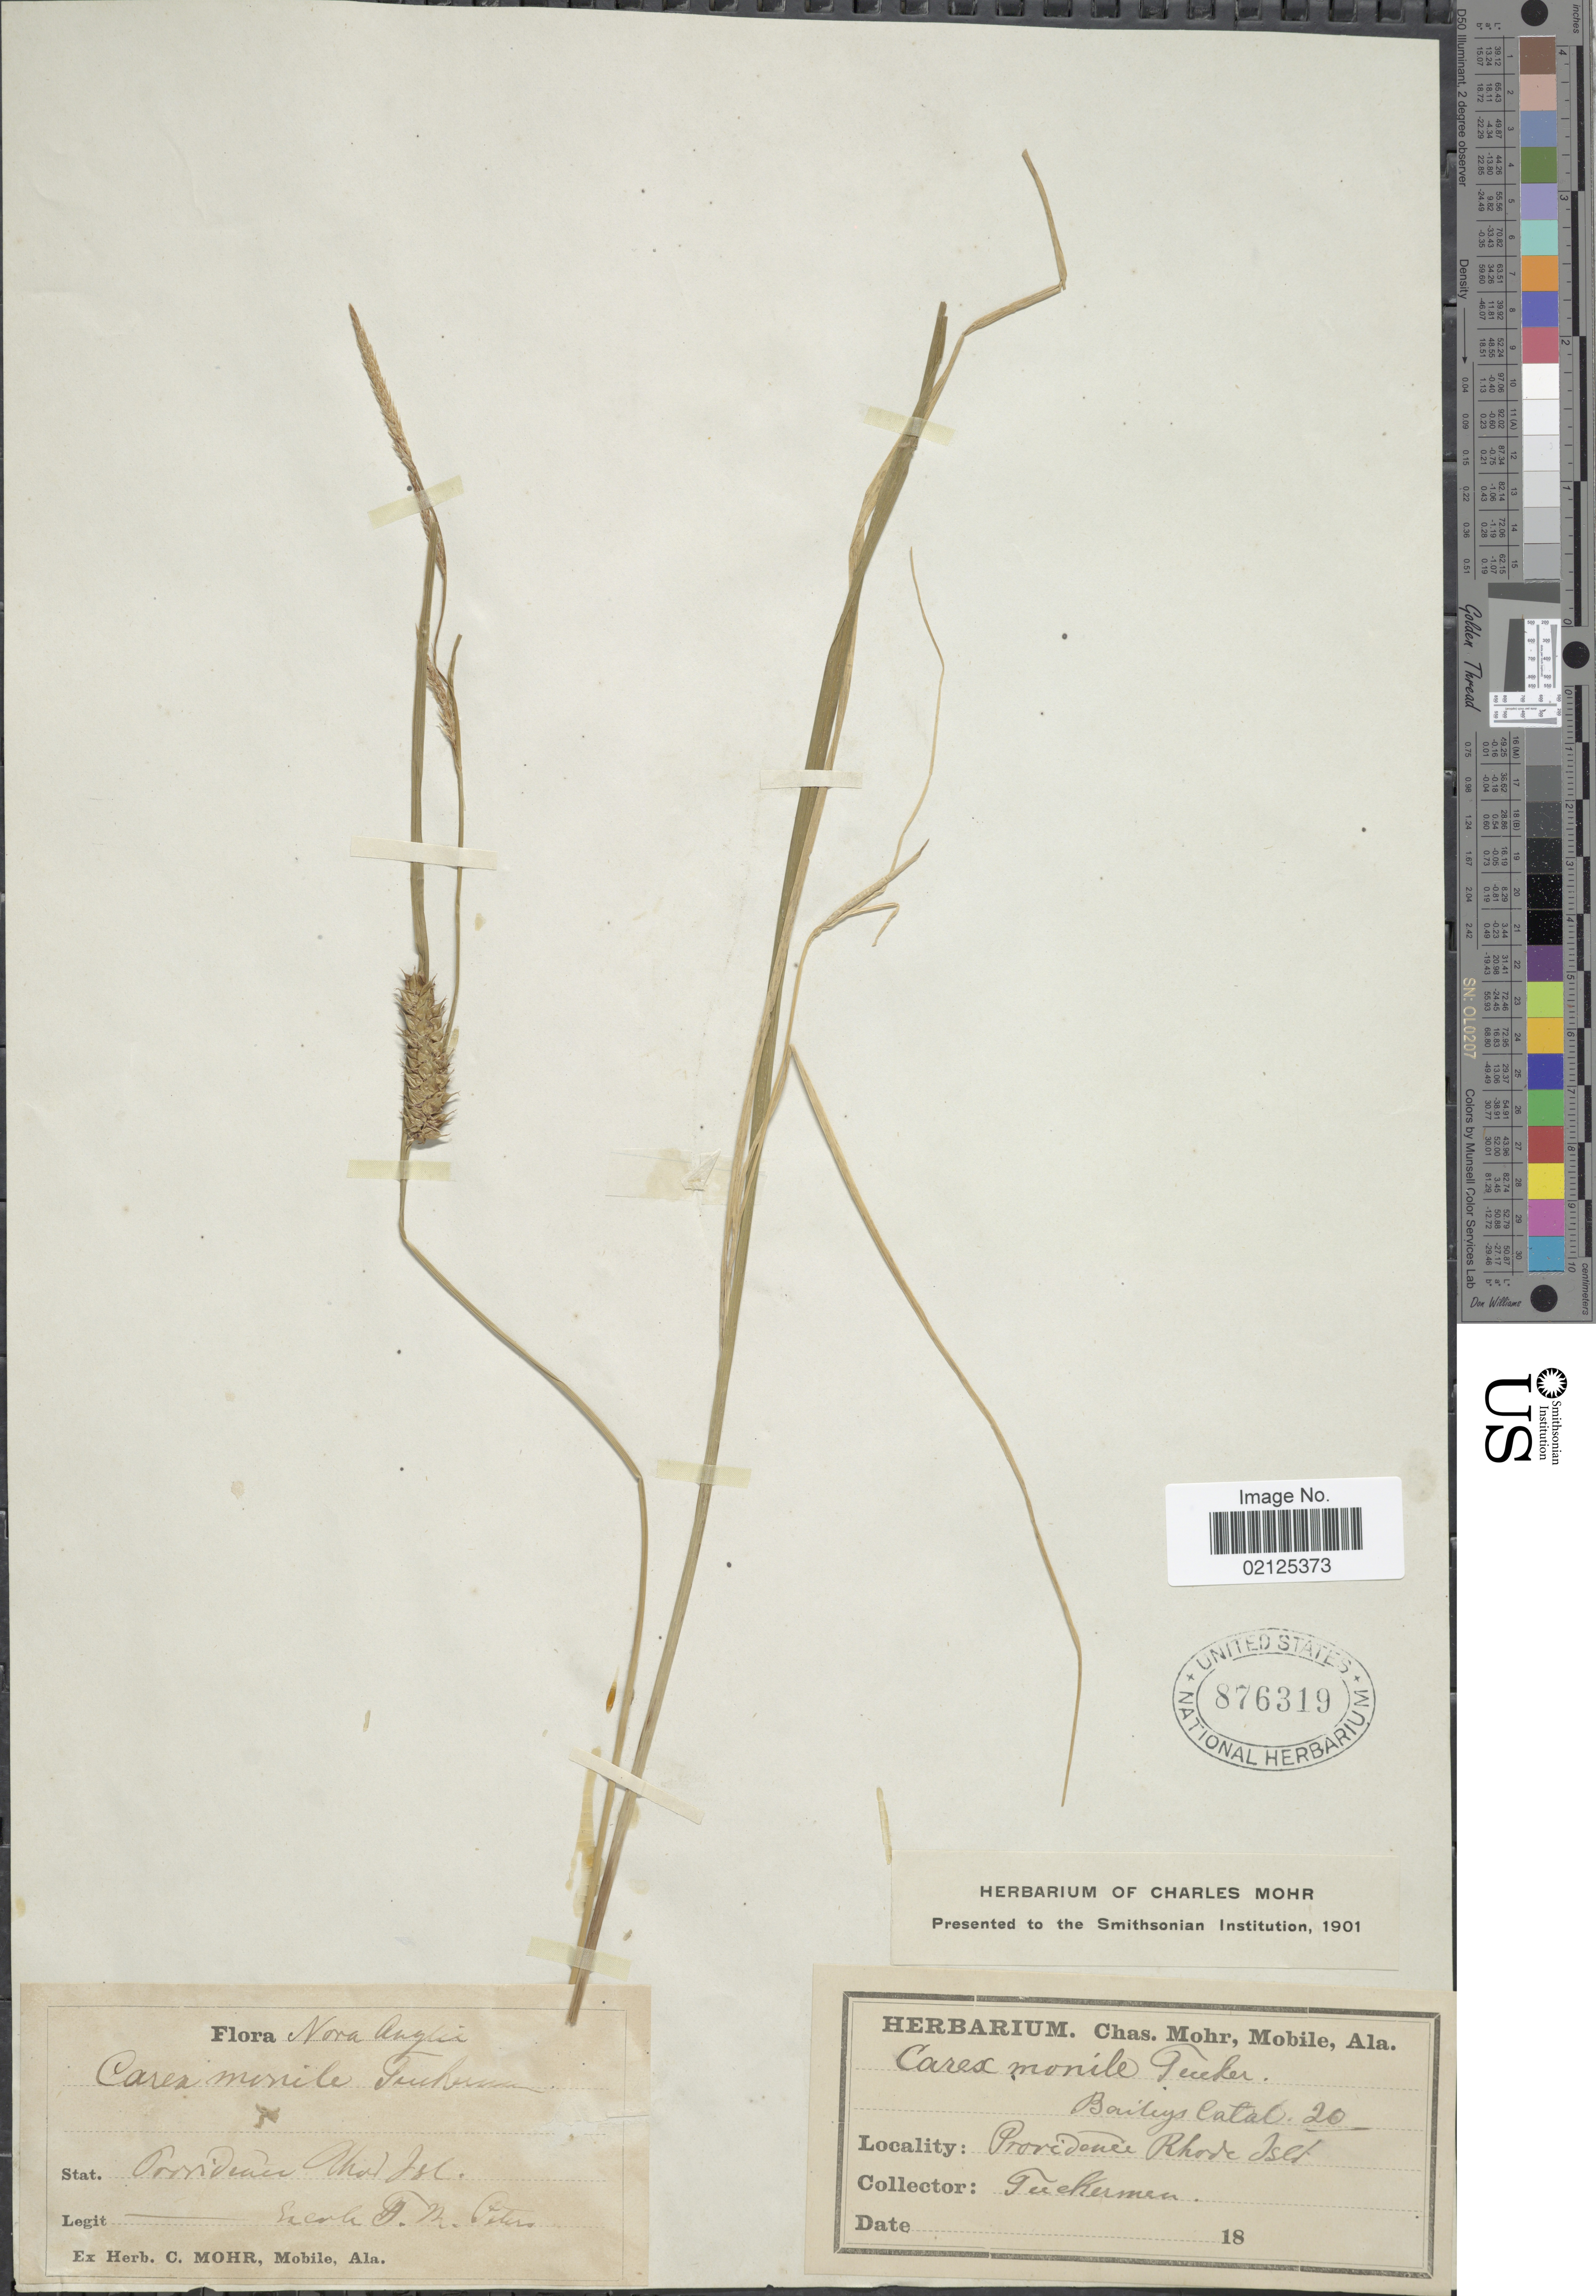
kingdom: Plantae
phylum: Tracheophyta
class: Liliopsida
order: Poales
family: Cyperaceae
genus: Carex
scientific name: Carex vesicaria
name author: L.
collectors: -- Tuckerman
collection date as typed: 18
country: United States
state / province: Rhode Island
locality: Nova Anglic, Providence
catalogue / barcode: US 876319